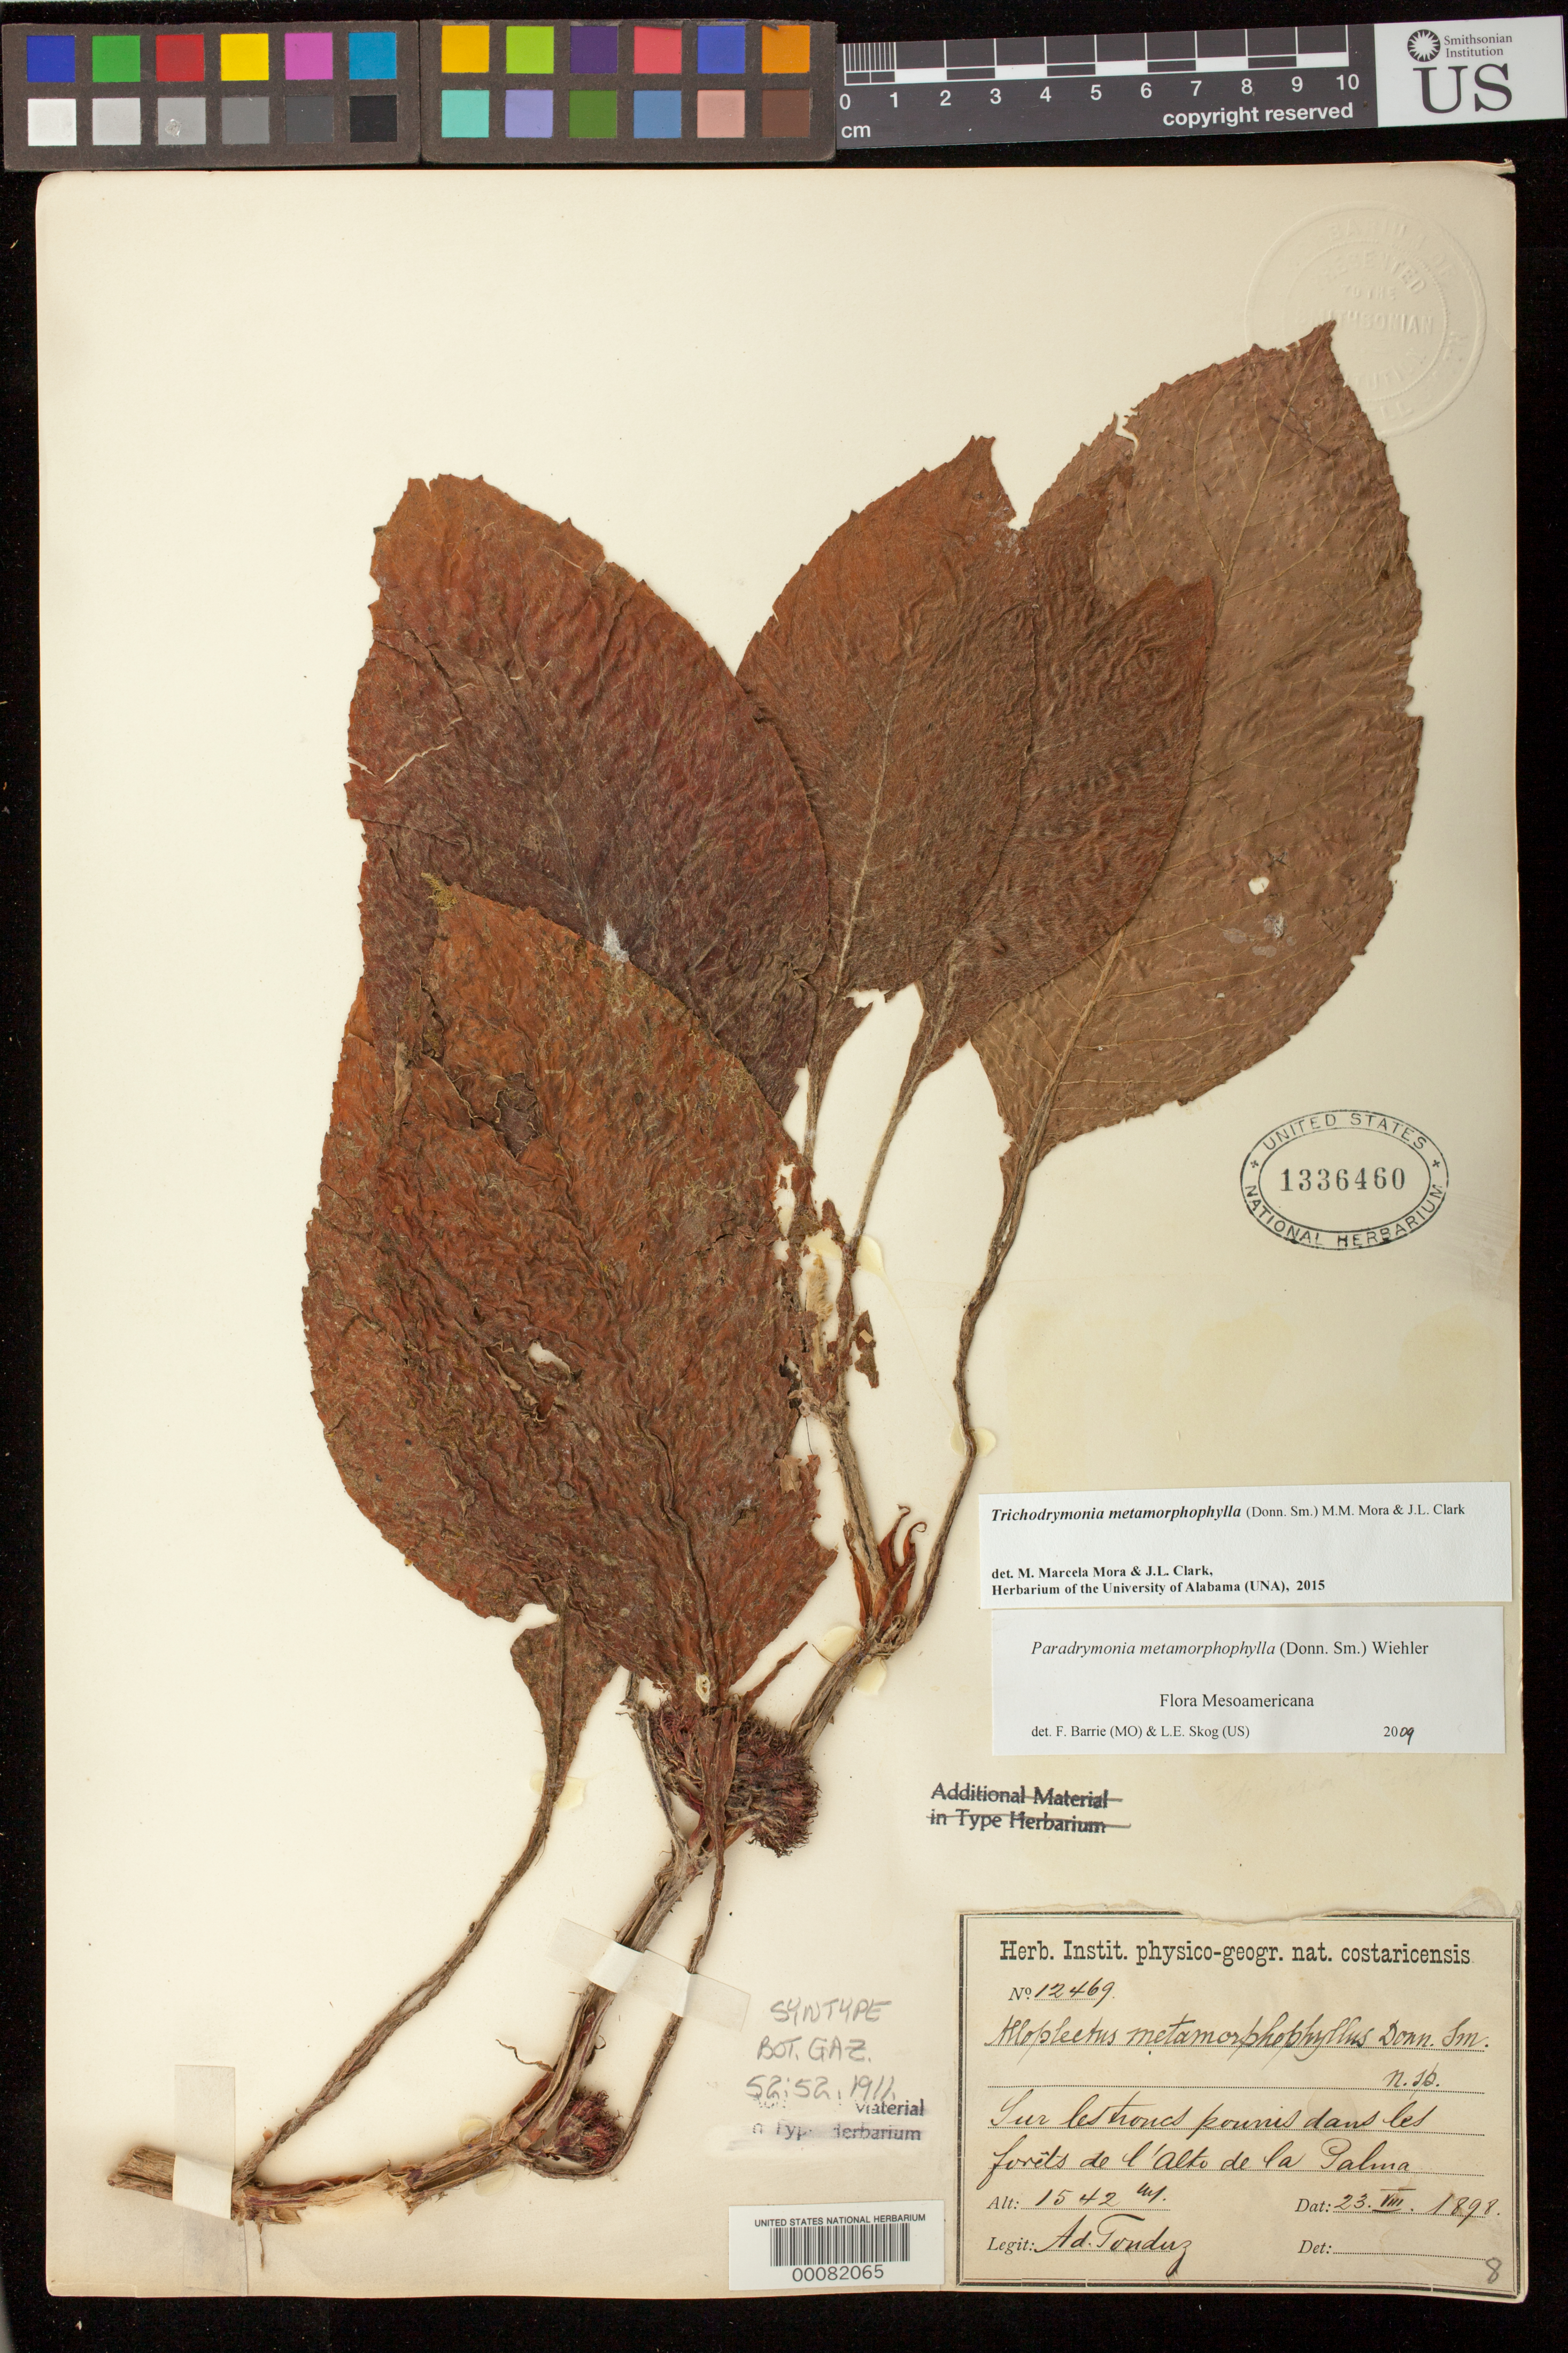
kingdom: Plantae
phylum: Tracheophyta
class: Magnoliopsida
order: Lamiales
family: Gesneriaceae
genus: Alloplectus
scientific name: Alloplectus metamorphophyllus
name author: Donn. Sm.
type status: Syntype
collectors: A. Tonduz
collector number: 12469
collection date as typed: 23 Aug 1898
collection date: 1898-08-23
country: Costa Rica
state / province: San José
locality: L'Alto de La Palma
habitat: On rotting trunks in forests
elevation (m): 1542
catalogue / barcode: US 1336460